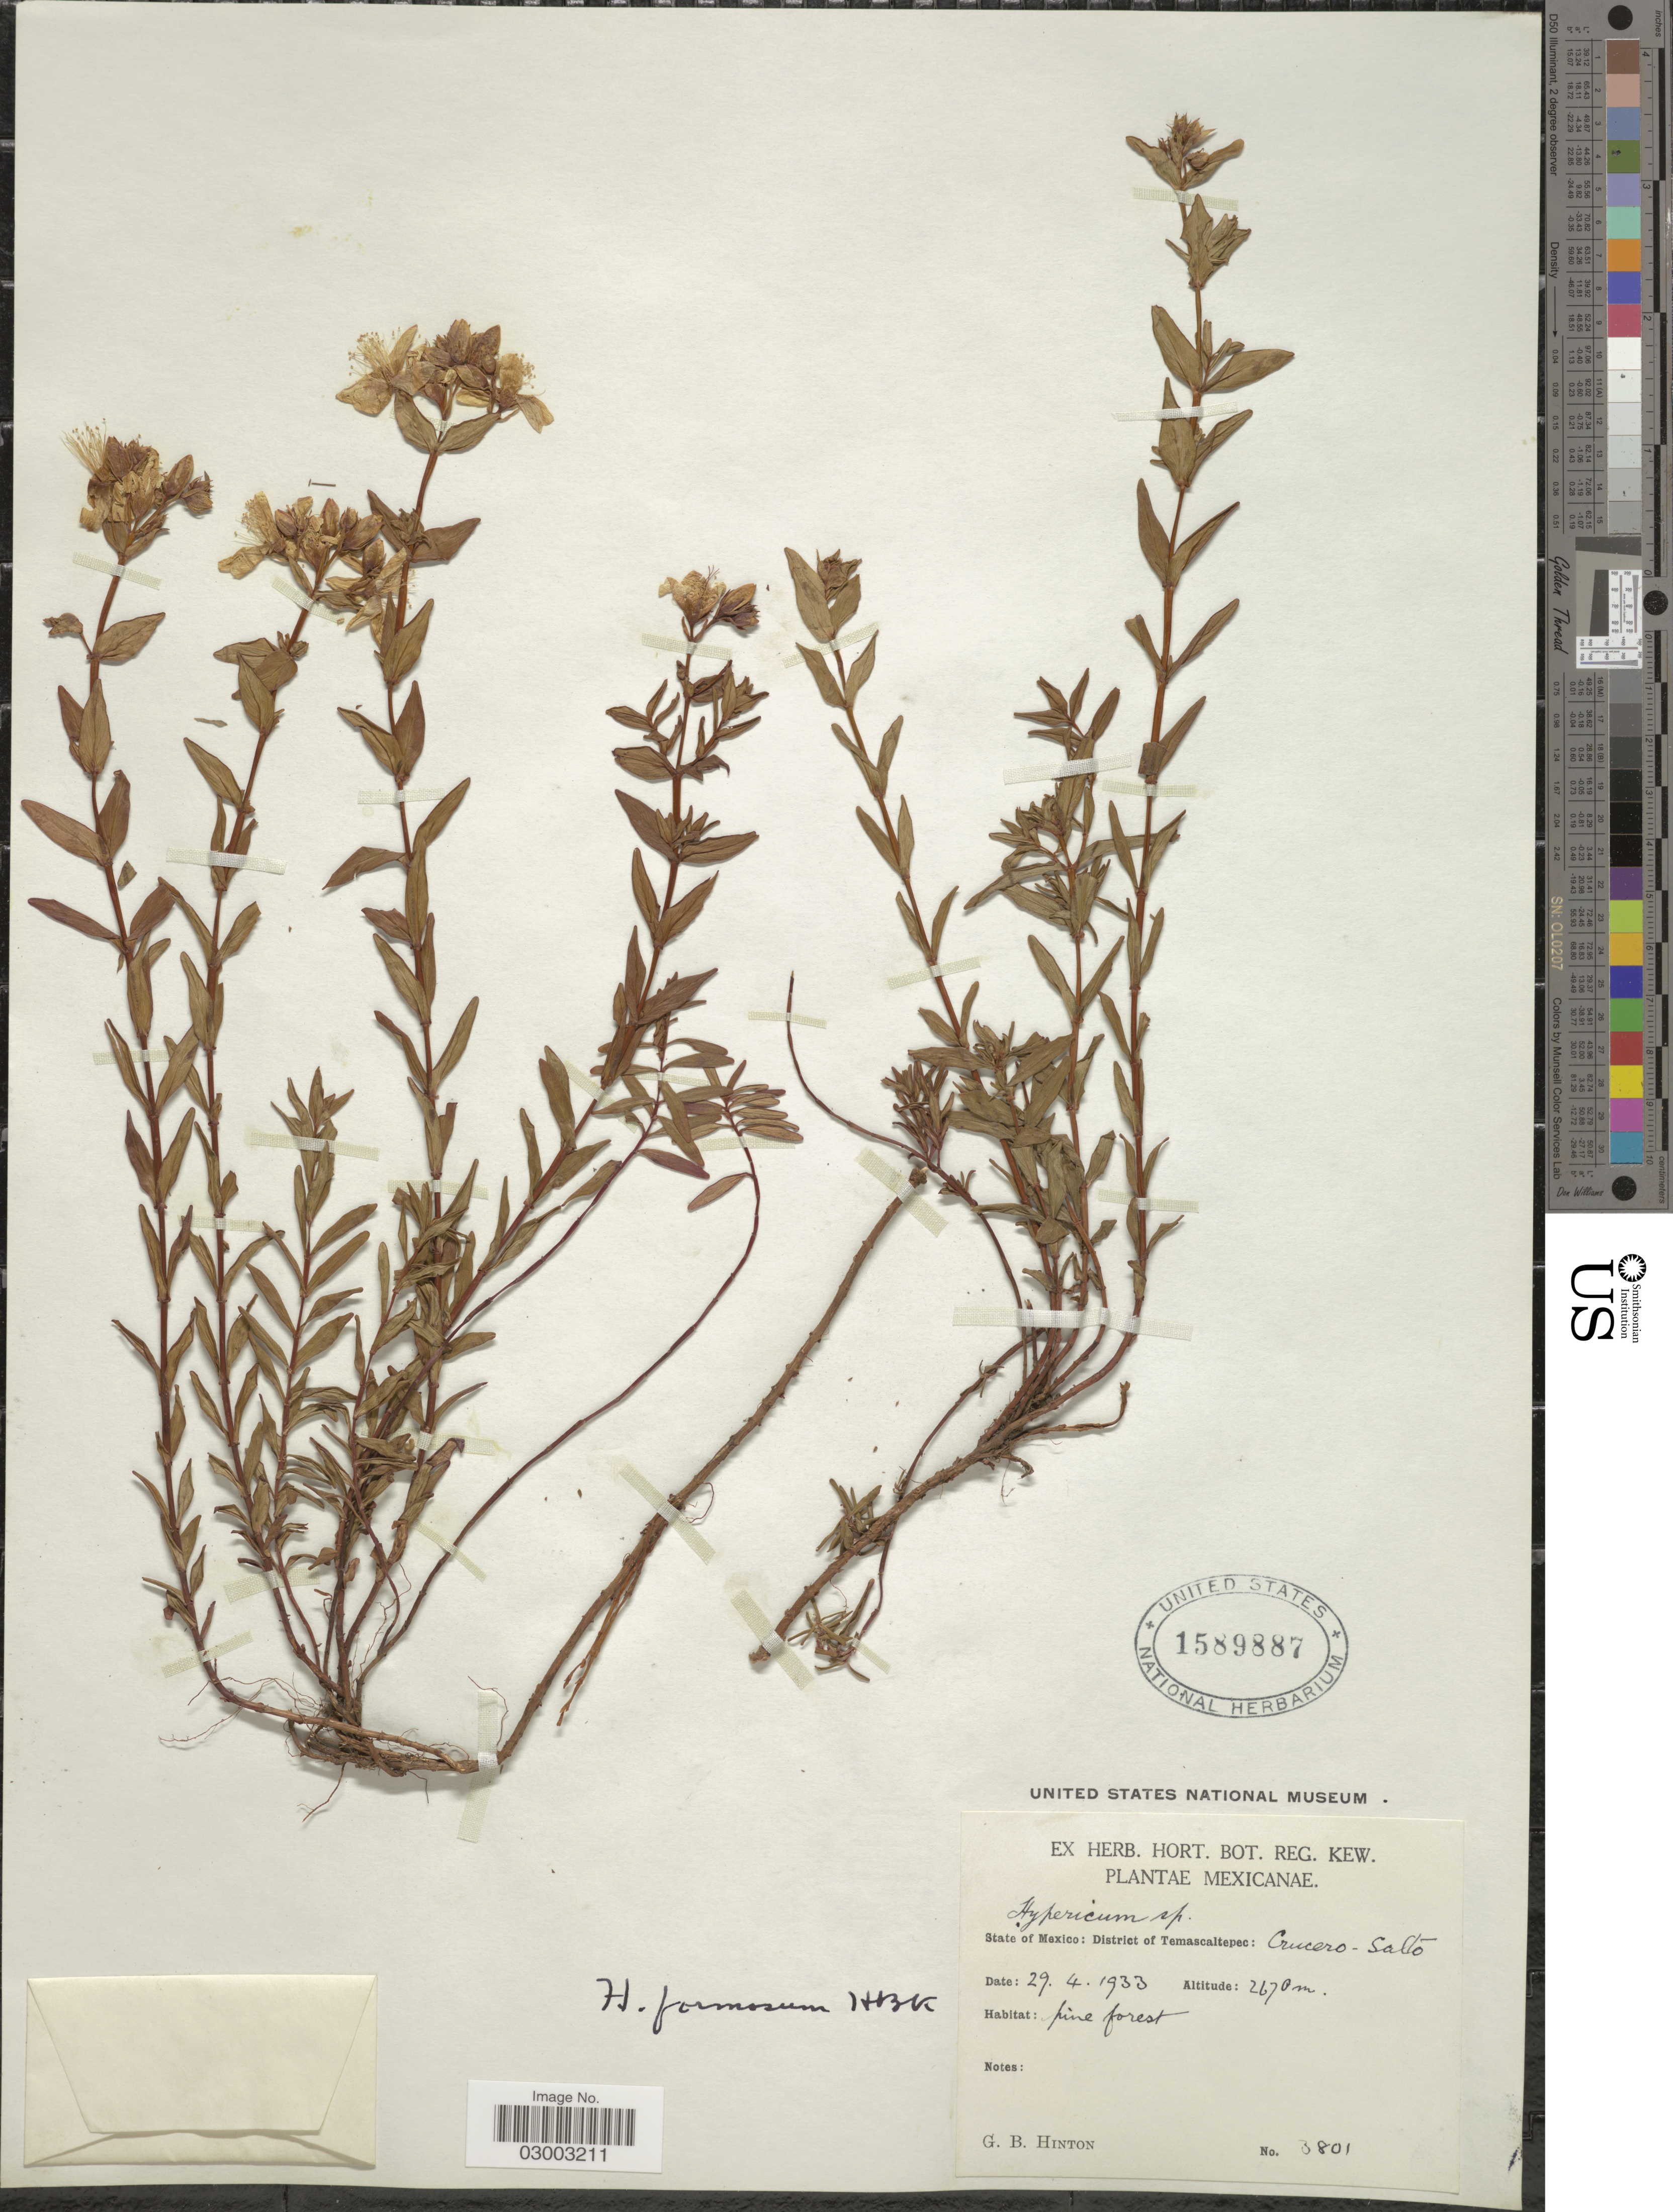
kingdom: Plantae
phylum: Tracheophyta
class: Magnoliopsida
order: Malpighiales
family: Hypericaceae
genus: Hypericum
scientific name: Hypericum oaxacanum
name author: R. Keller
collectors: G. B. Hinton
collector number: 3801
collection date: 1933-04-29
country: Mexico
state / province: México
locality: District of Temascaltepec, Crucero-Salto.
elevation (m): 2670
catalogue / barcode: US 1589887